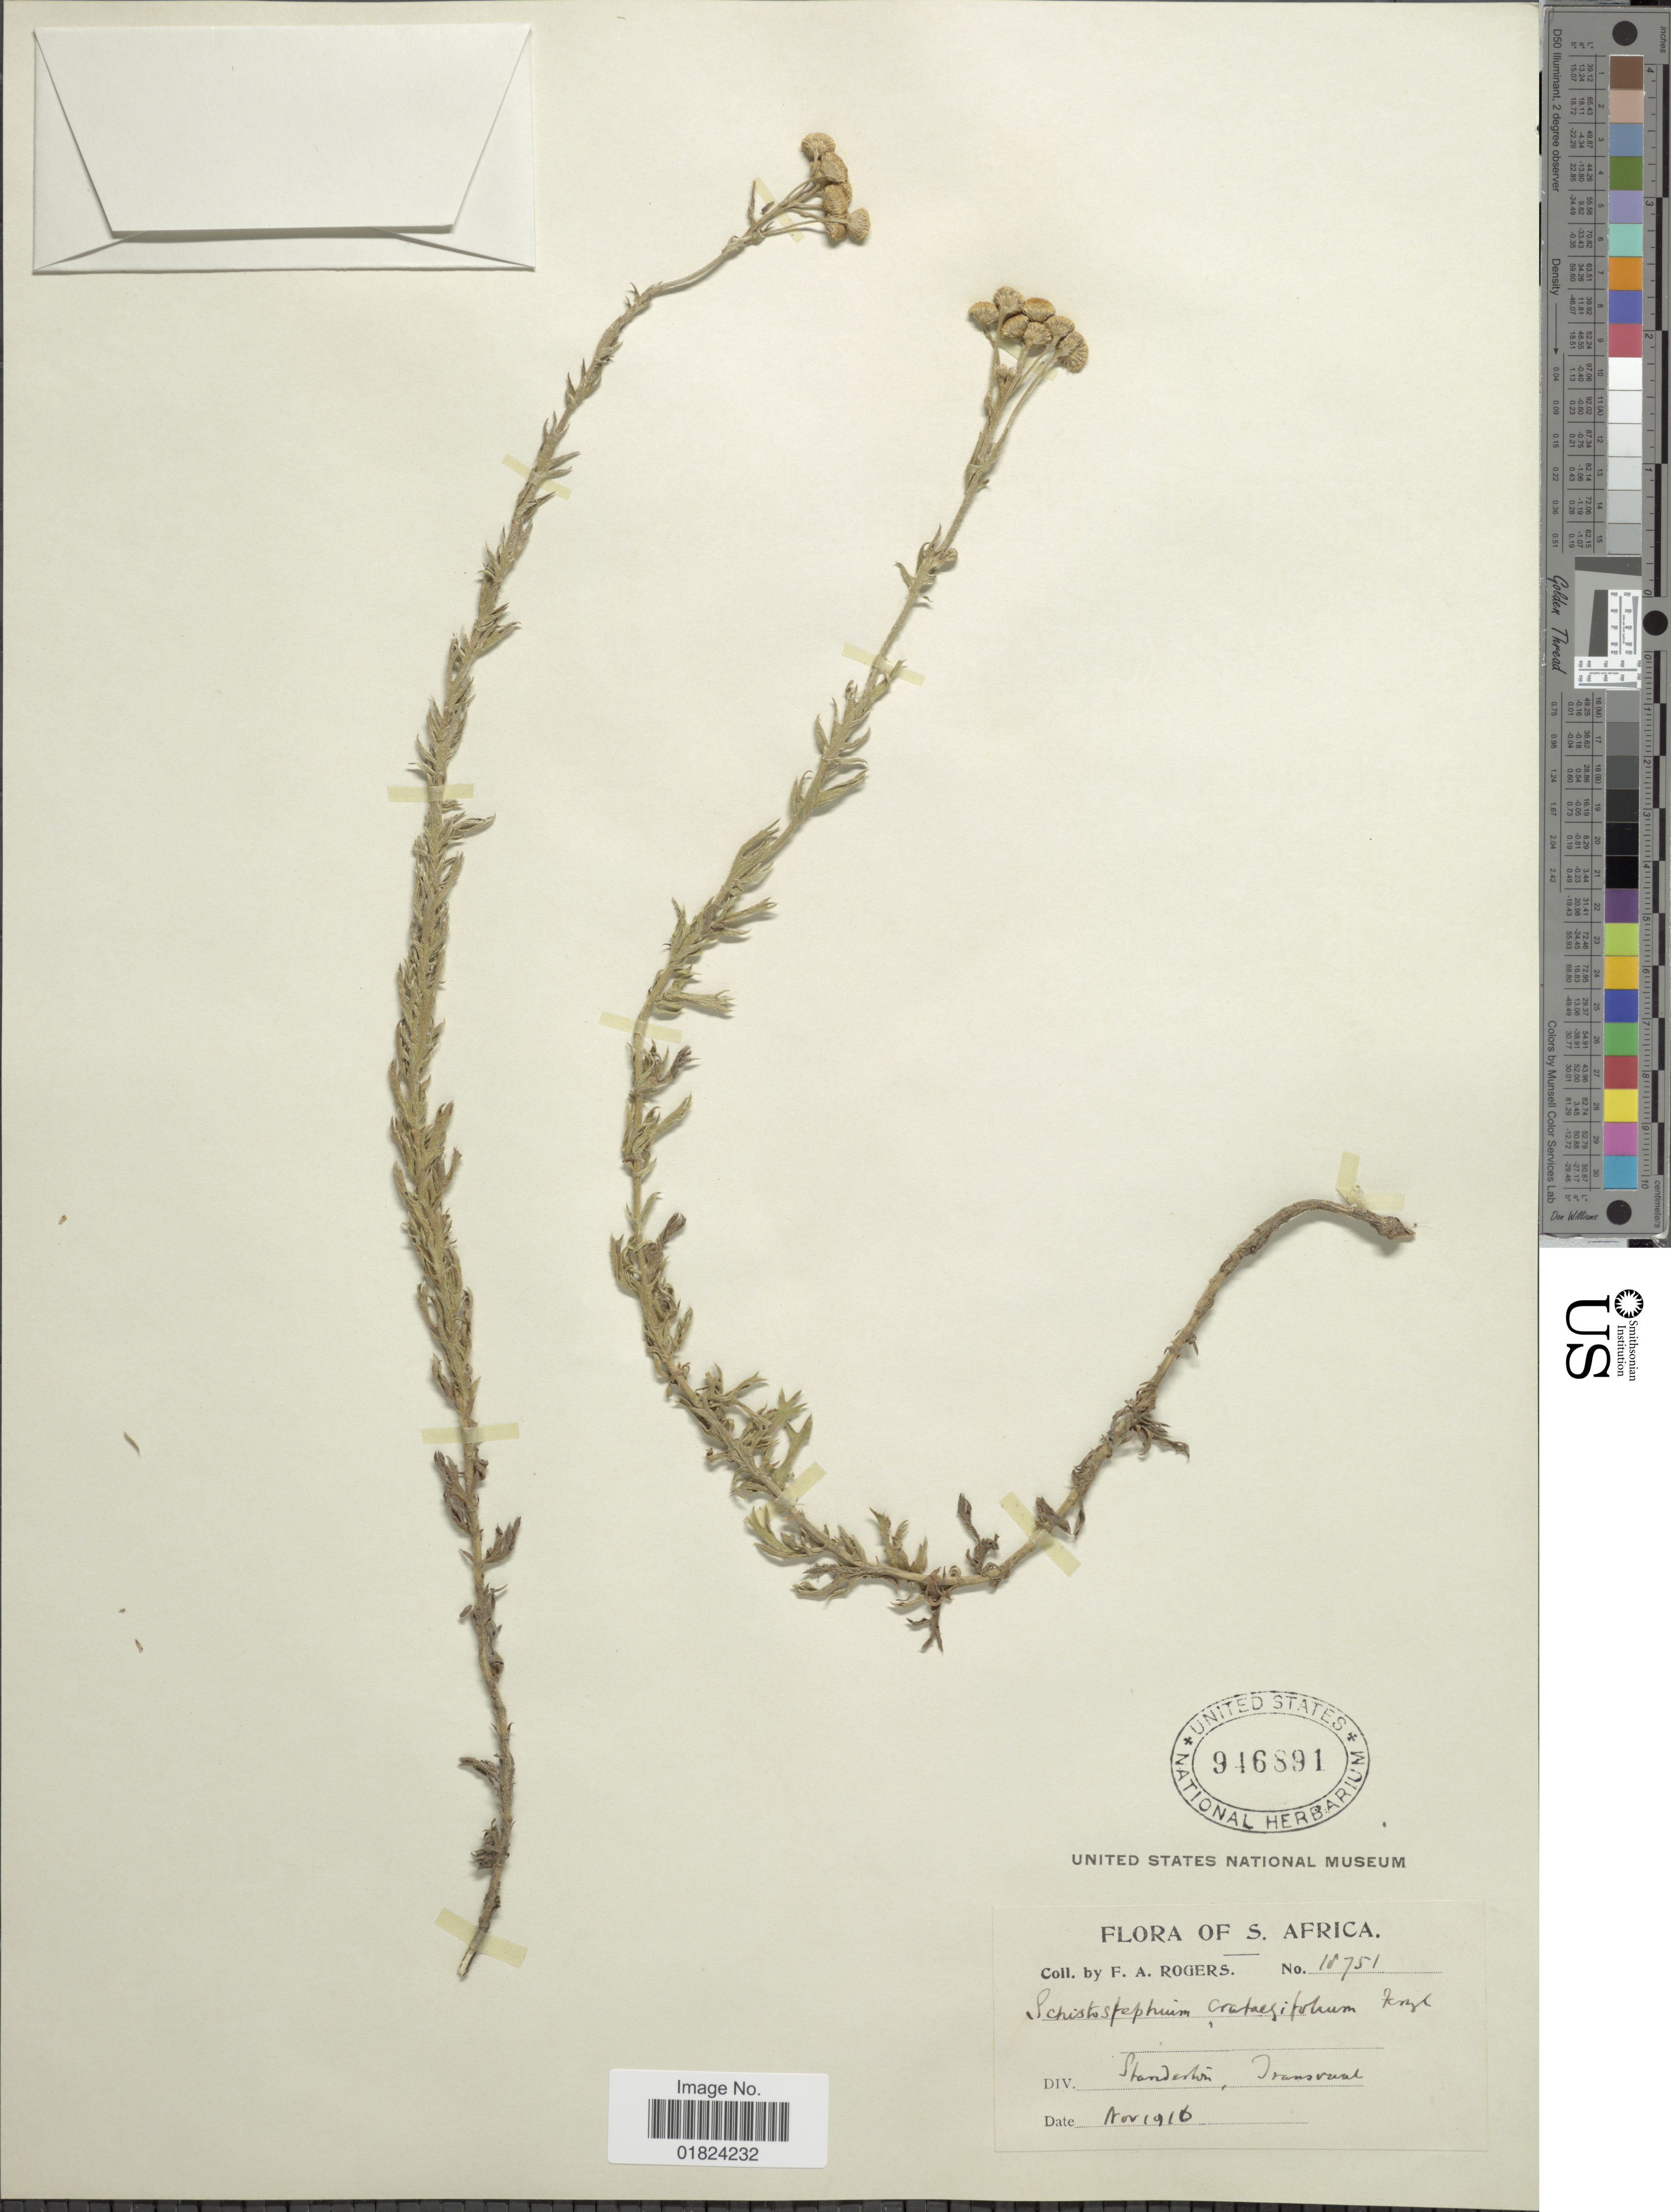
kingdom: Plantae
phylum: Tracheophyta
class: Magnoliopsida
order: Asterales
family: Asteraceae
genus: Schistostephium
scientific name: Schistostephium crataegifolium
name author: (DC.) Fenzl ex Harv.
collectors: F. A. Rogers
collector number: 18751*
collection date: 1916-11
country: South Africa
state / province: Mpumalanga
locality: Standerton, Transvaal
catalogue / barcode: US 946891